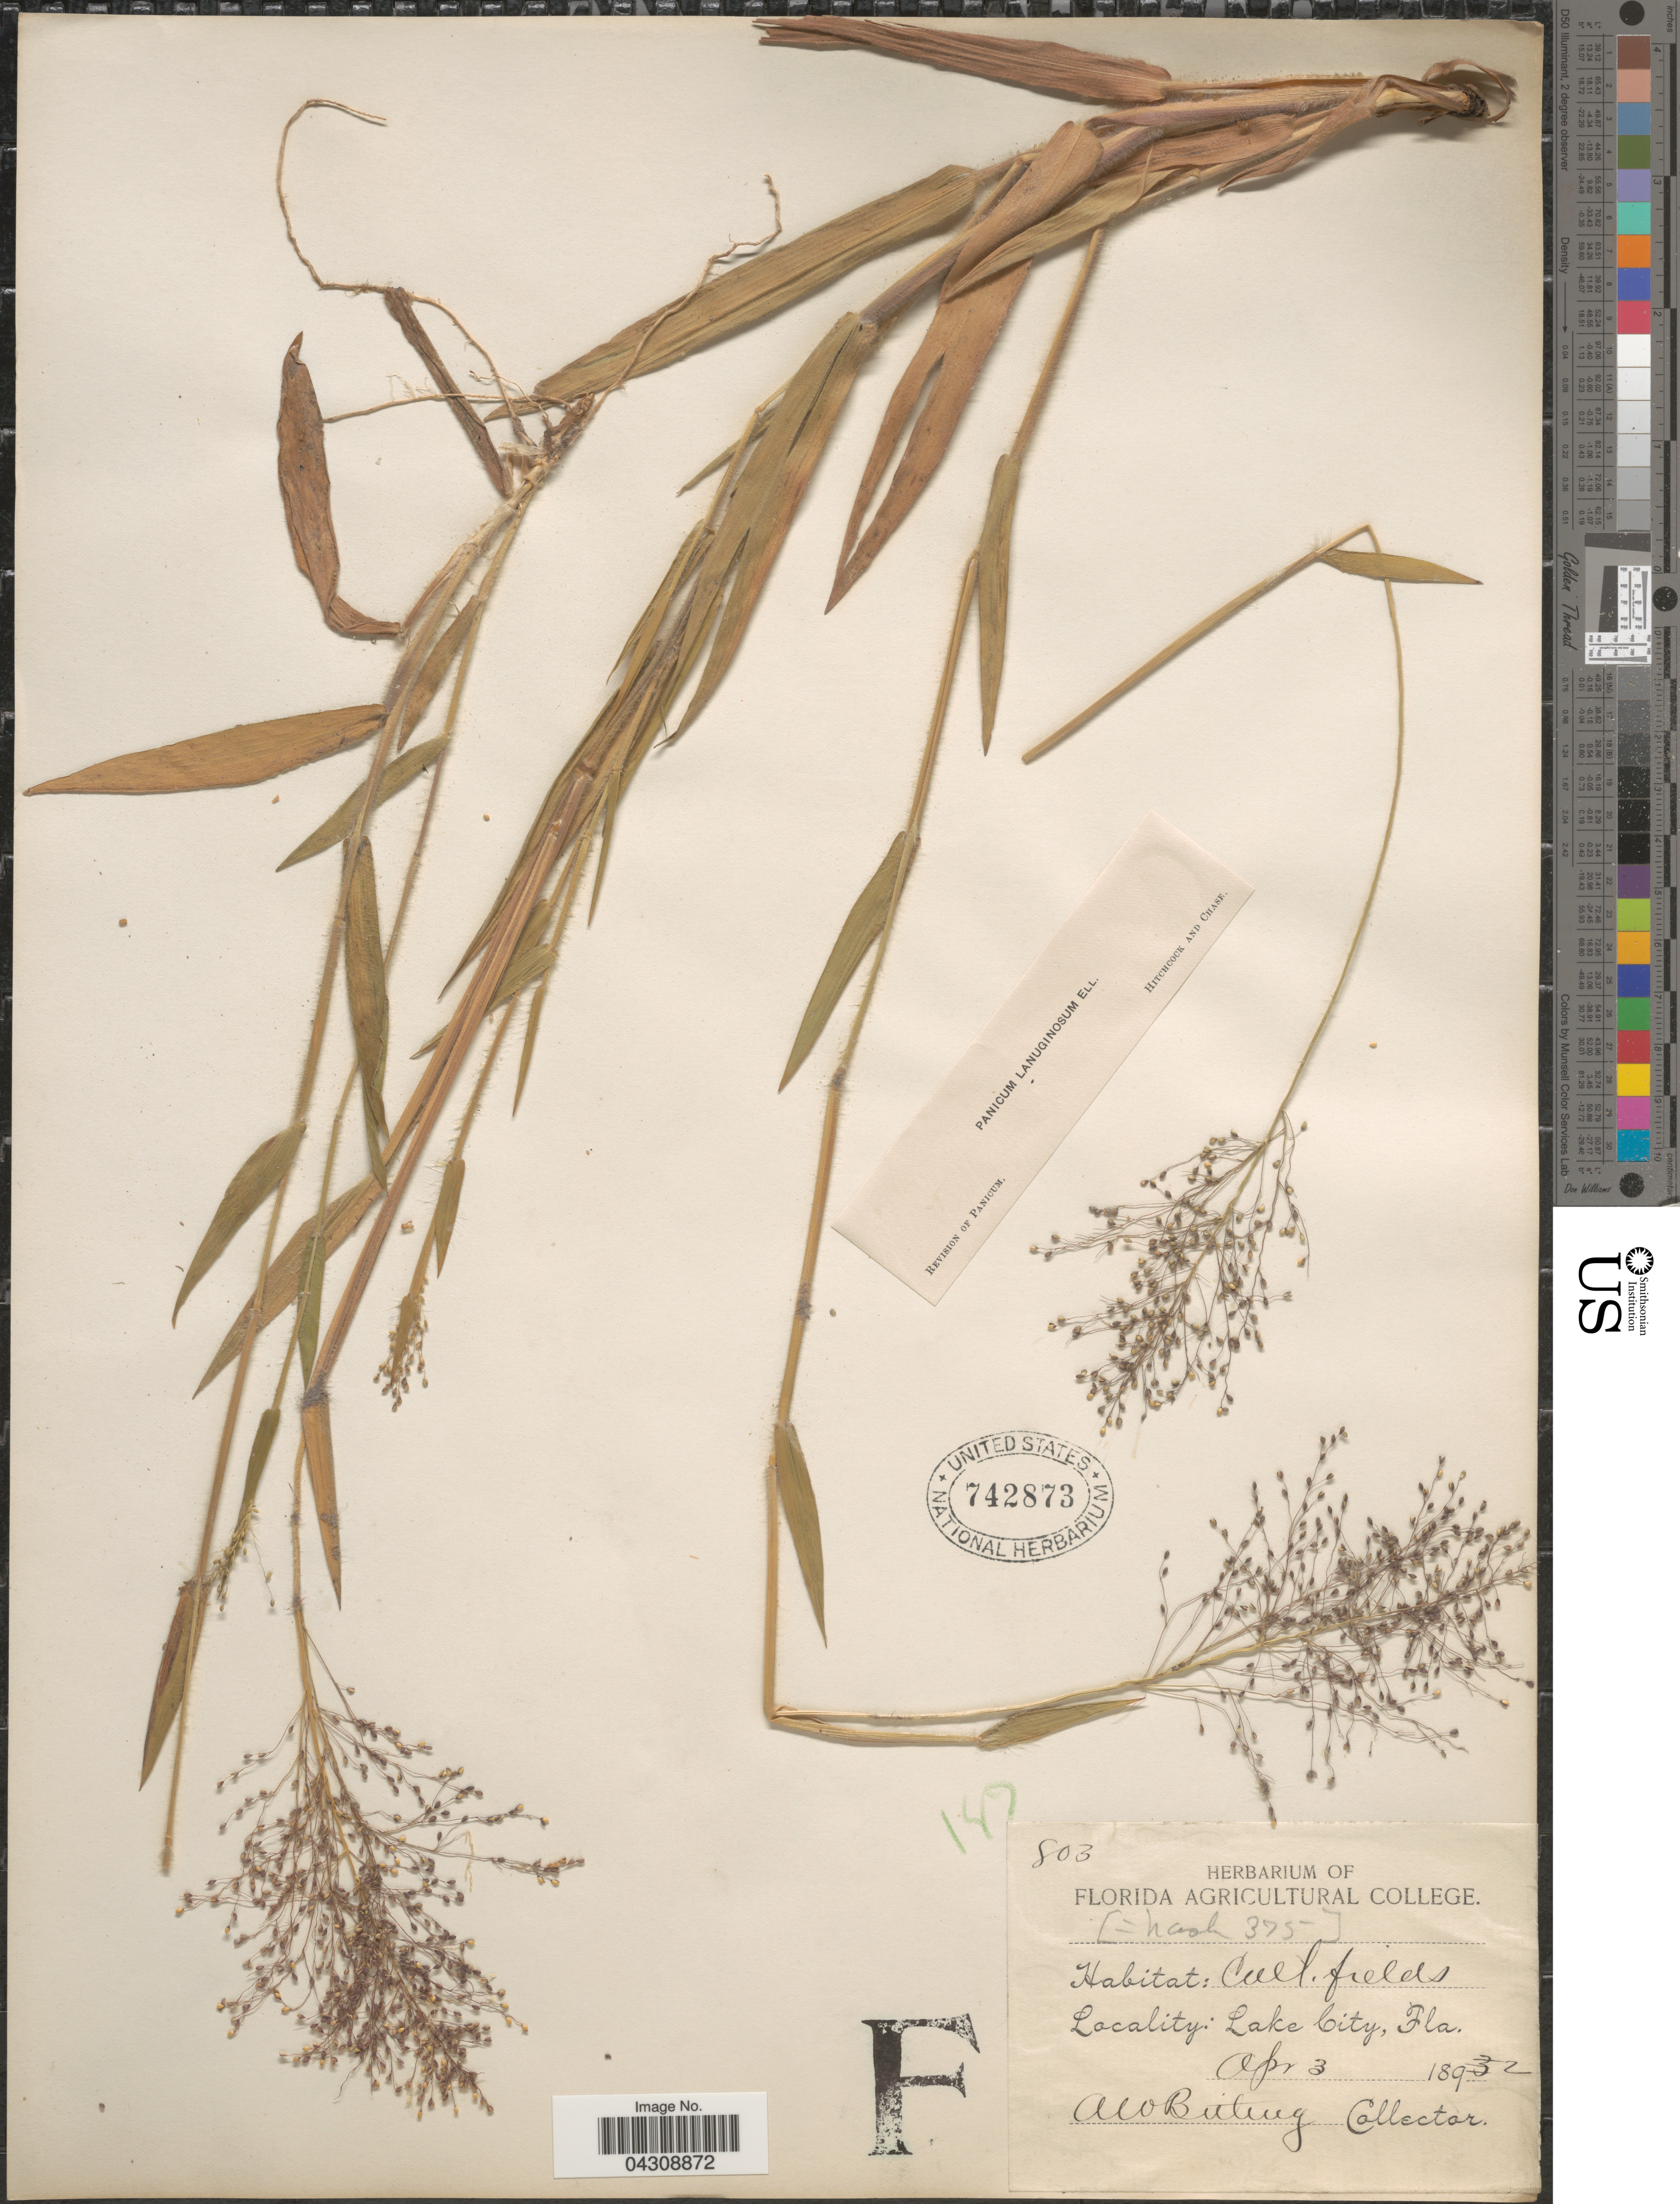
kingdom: Plantae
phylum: Tracheophyta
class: Liliopsida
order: Poales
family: Poaceae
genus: Dichanthelium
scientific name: Dichanthelium acuminatum var. acuminatum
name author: (Sw.) Gould & C.A. Clark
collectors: A. Bitting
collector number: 803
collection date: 1892-04-03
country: United States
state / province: Florida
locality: Cult. fields. Lake City.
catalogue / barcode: US 742873